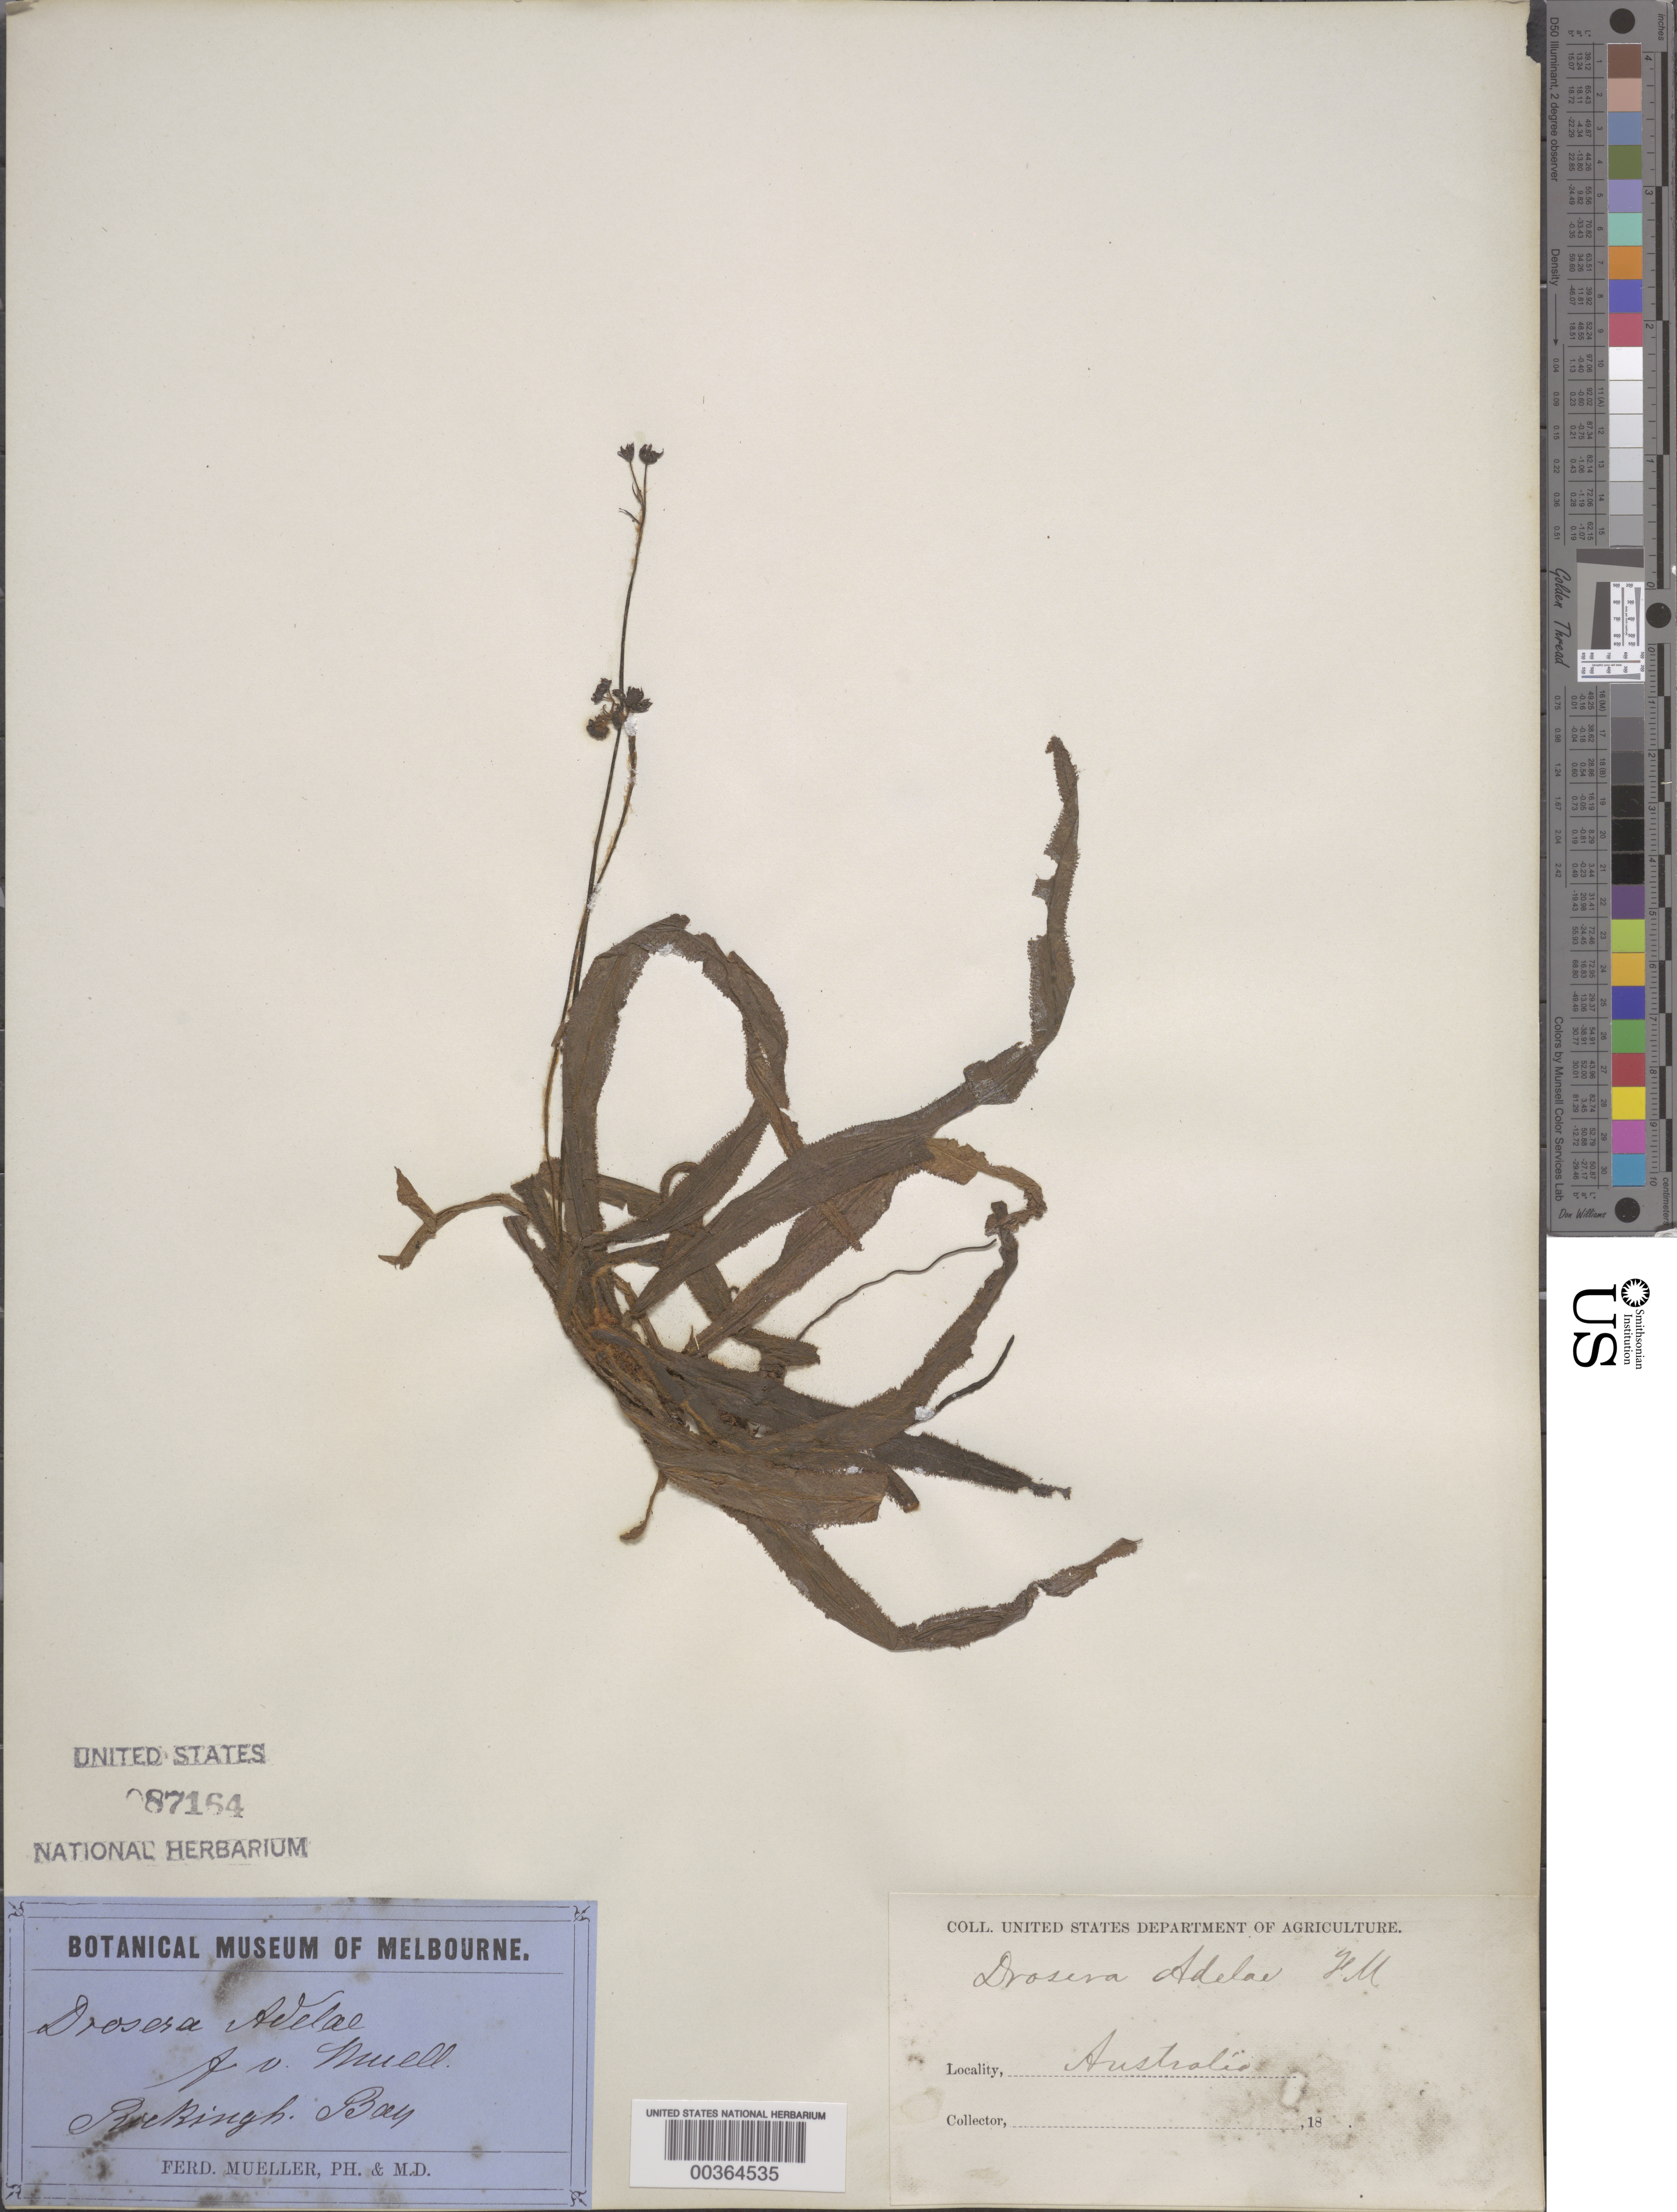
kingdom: Plantae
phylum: Tracheophyta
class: Magnoliopsida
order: Caryophyllales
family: Droseraceae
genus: Drosera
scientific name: Drosera adelae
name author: F. Muell.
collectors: F. Mueller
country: Australia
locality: Rockingham bay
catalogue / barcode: US 87164